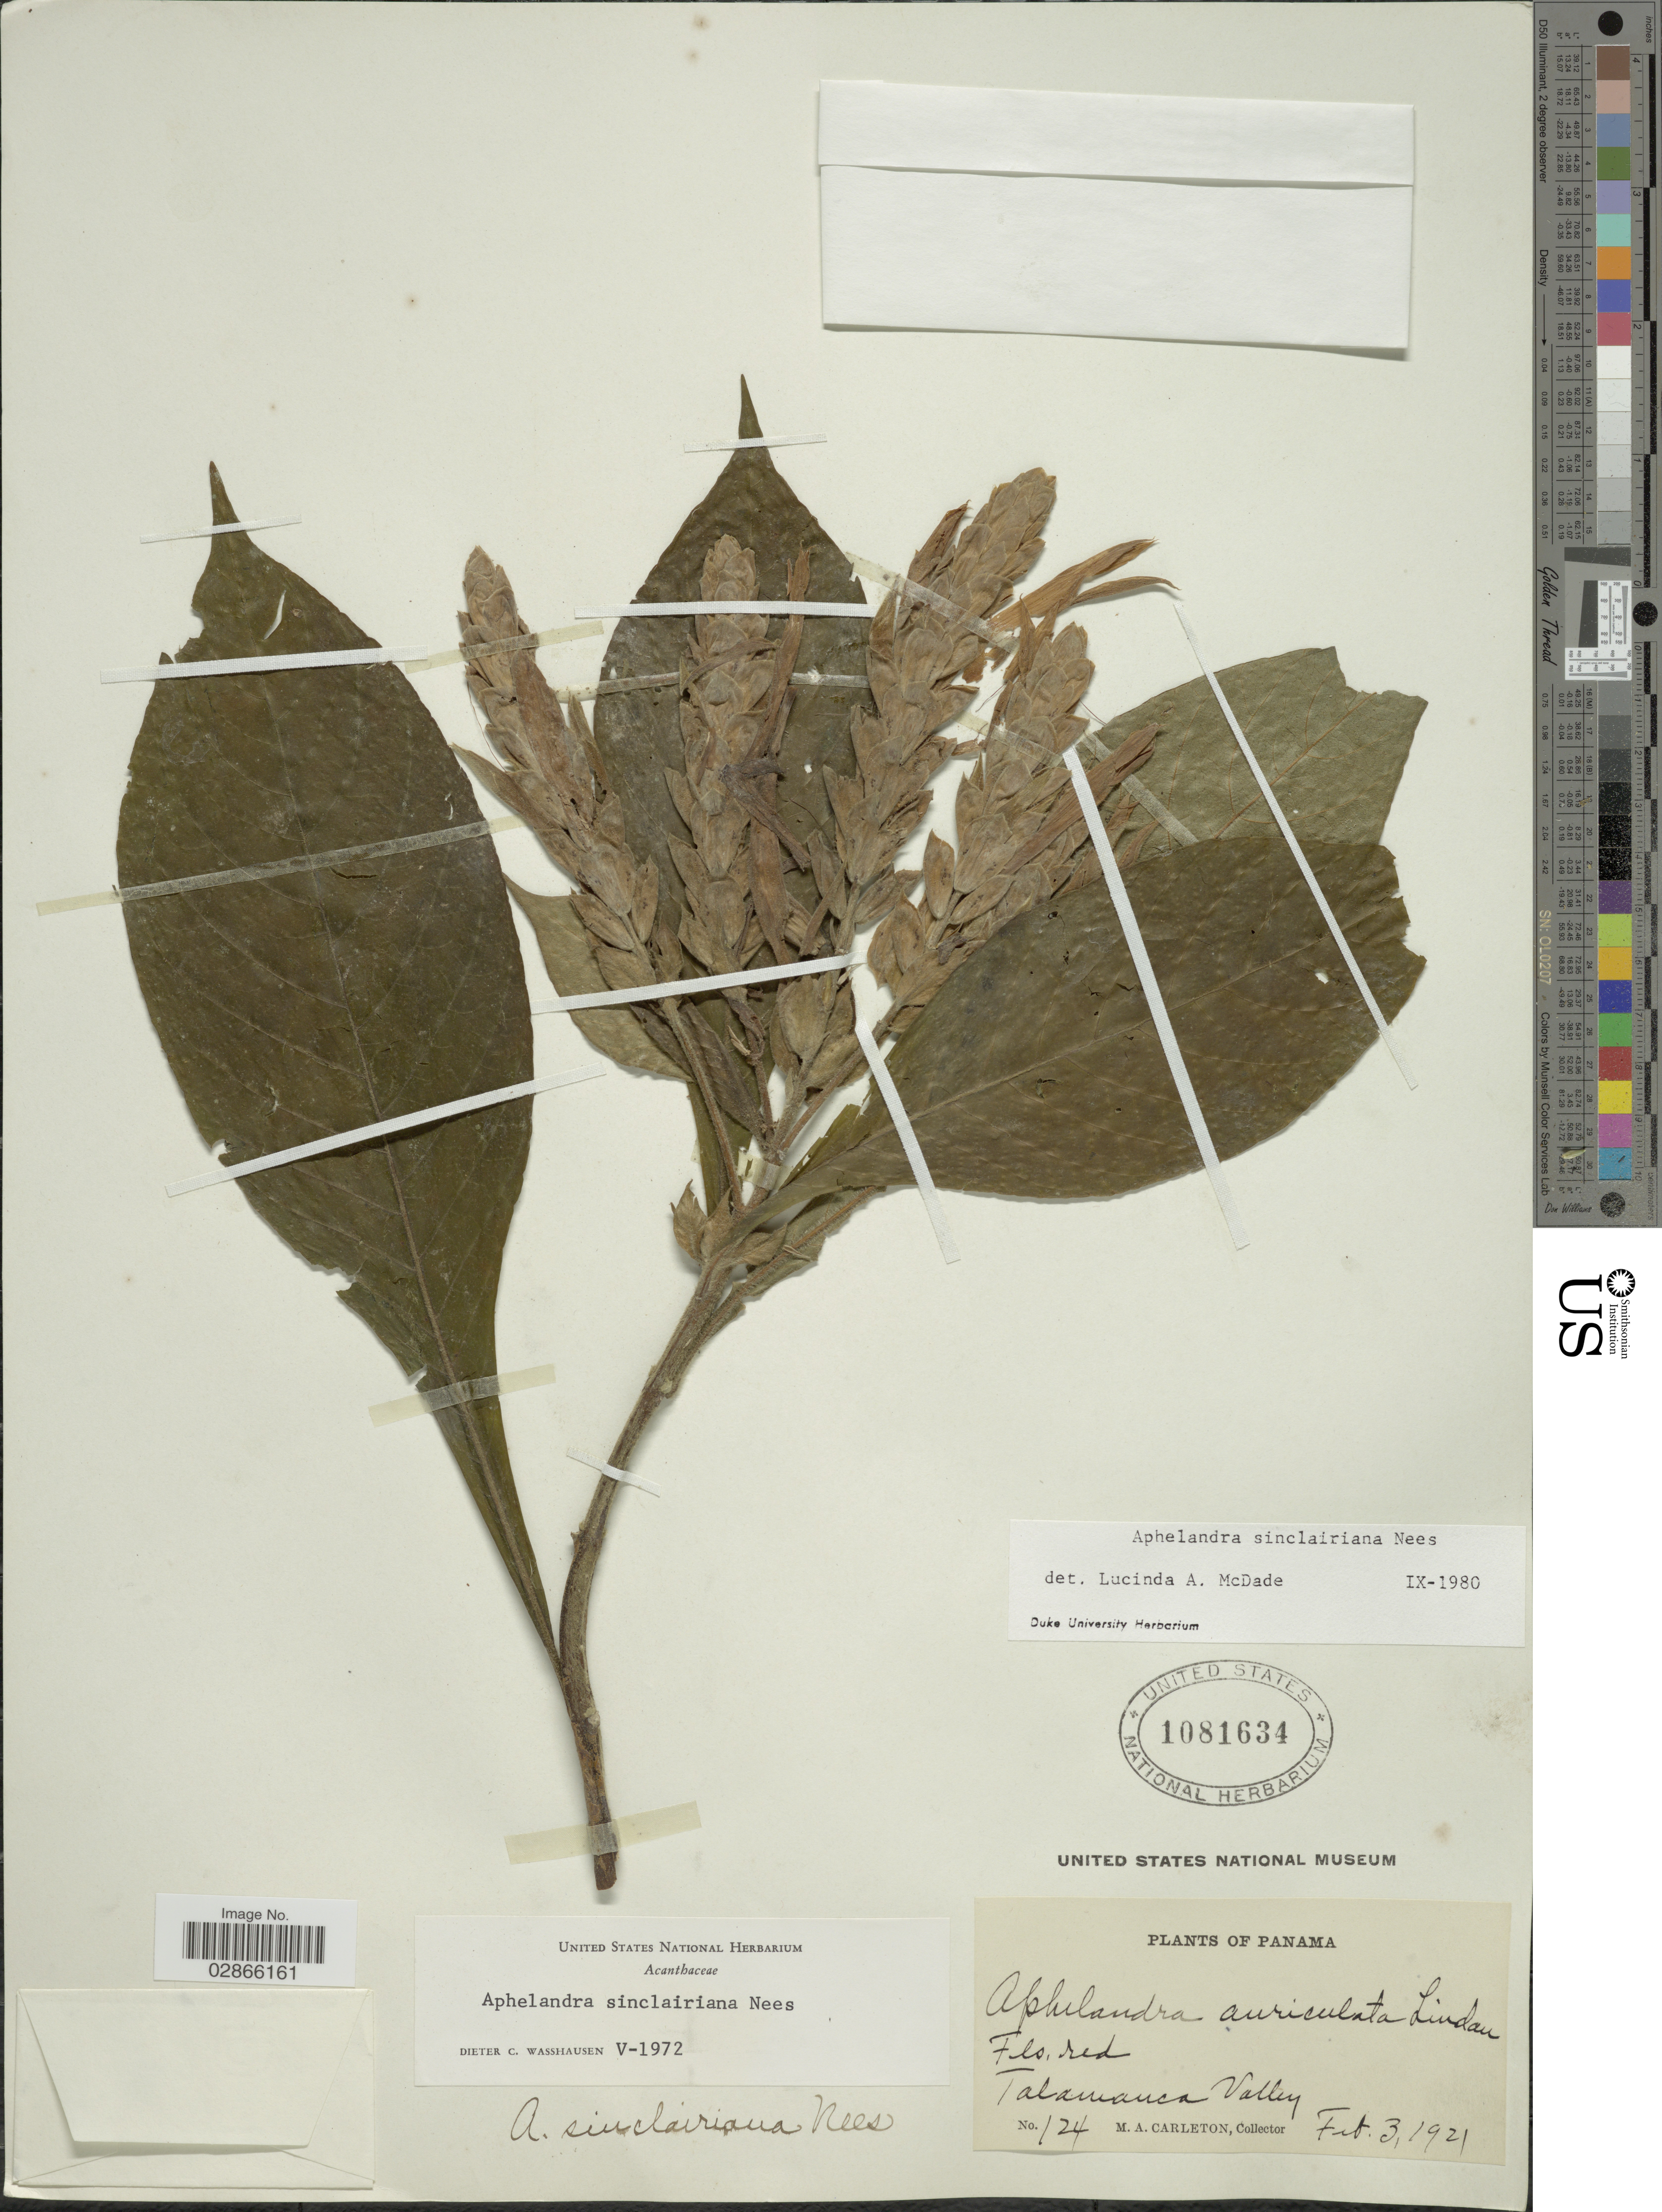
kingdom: Plantae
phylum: Tracheophyta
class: Magnoliopsida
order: Lamiales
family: Acanthaceae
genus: Aphelandra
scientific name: Aphelandra sinclairiana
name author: Nees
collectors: M. A. Carleton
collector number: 124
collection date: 1921-02-03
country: Panama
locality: Talamanca Valley.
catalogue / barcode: US 1081634